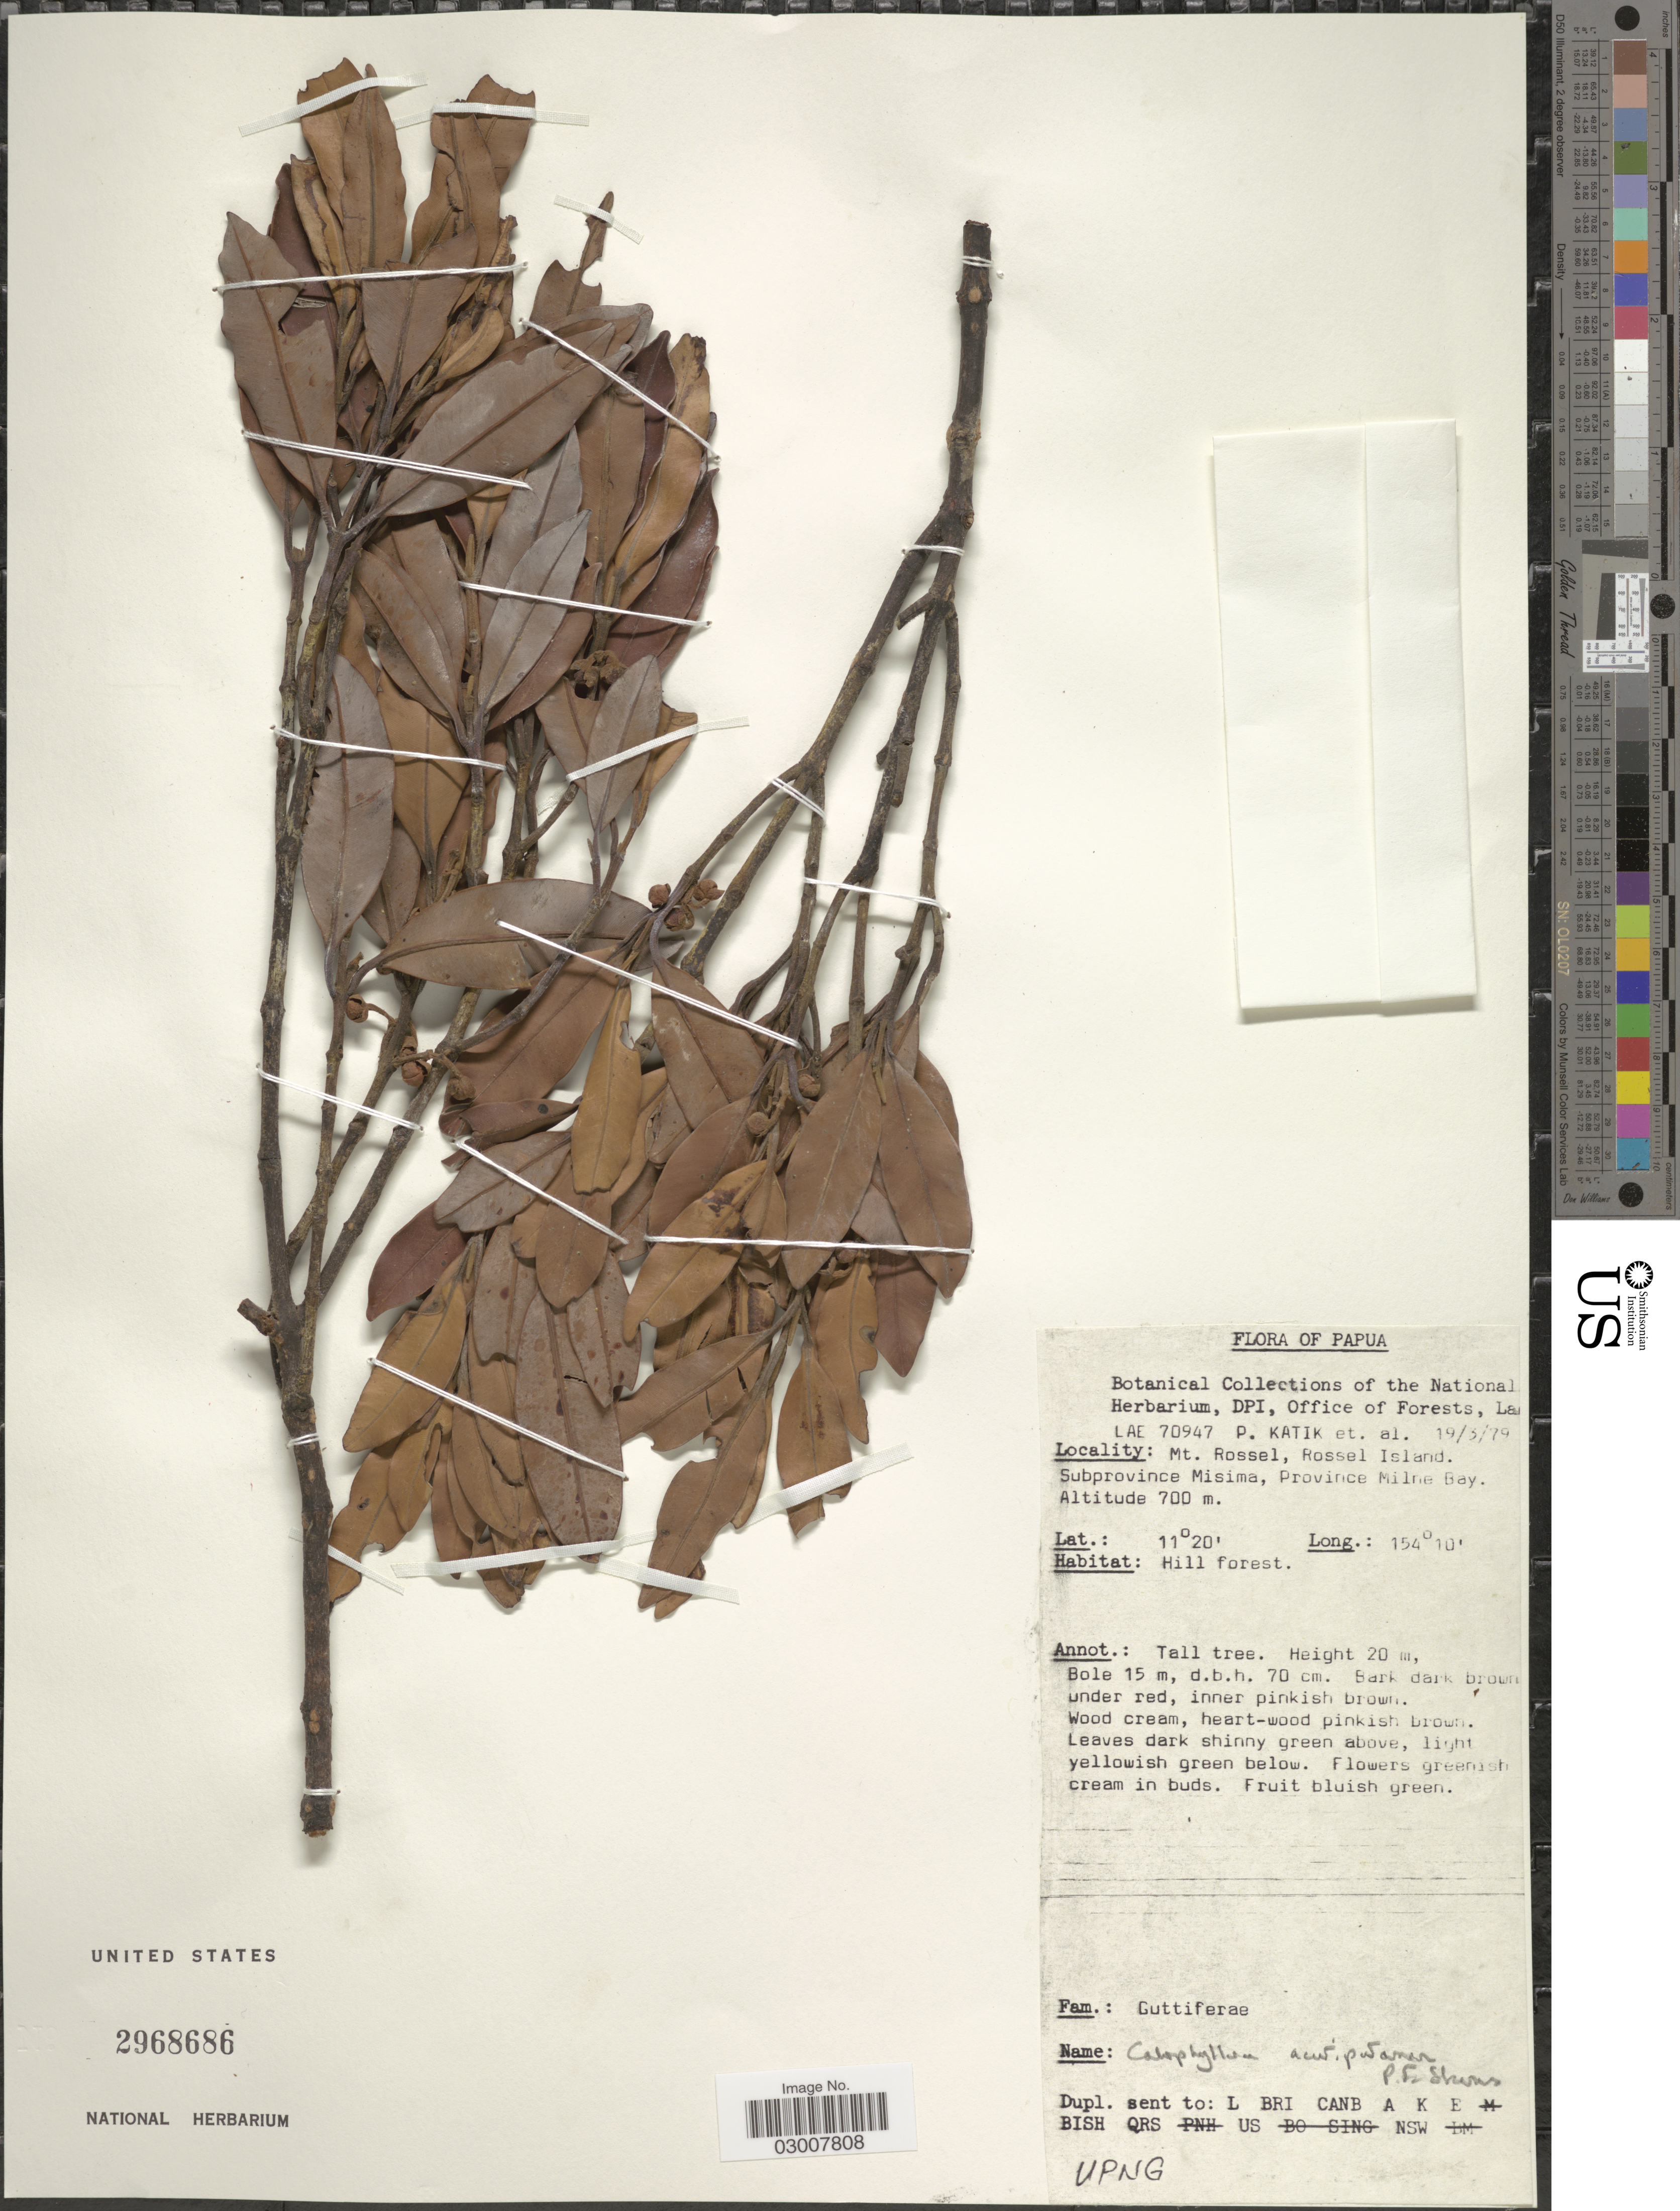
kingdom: Plantae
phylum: Tracheophyta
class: Magnoliopsida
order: Malpighiales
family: Calophyllaceae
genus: Calophyllum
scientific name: Calophyllum acutiputamen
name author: P.F. Stevens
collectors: P. Katik & et al.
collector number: LAE 70947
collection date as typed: Transcribed d/m/y: 19/3/79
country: Papua New Guinea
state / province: Milne Bay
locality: Papua. Mt. Rossel, Rossel Island. Subprovince Misima, Province Milne Bay.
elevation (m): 700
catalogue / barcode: US 2968686